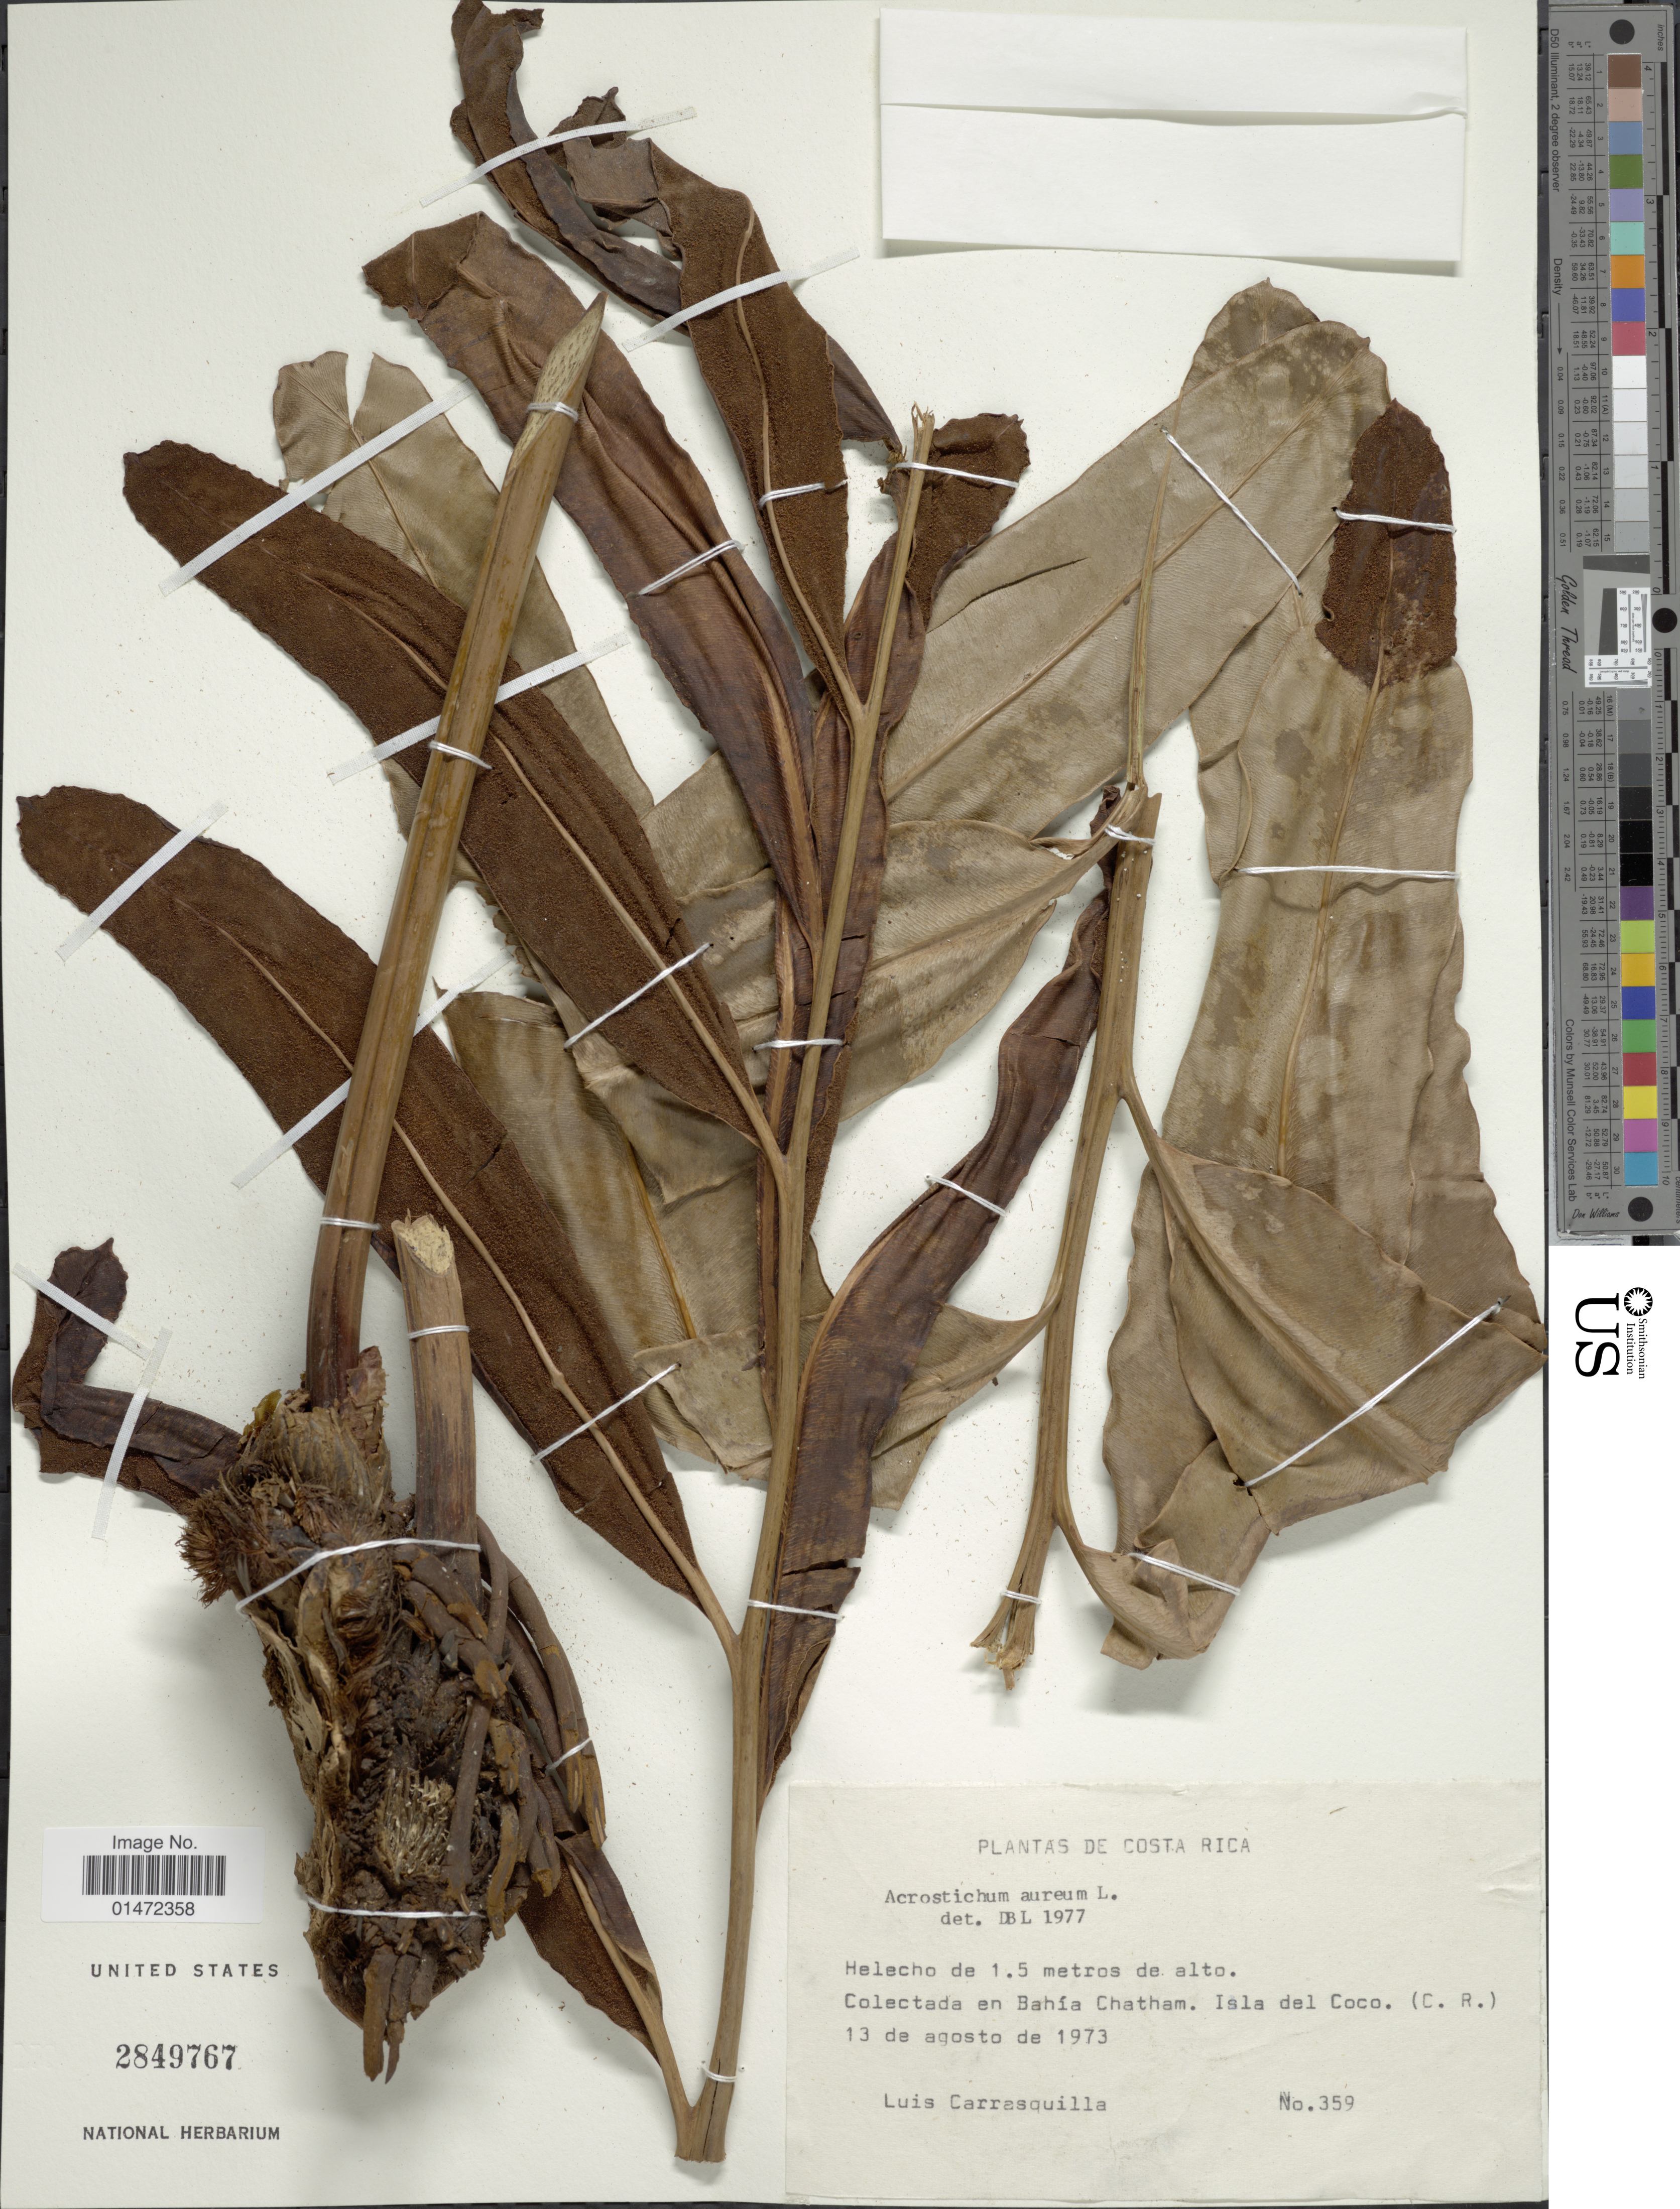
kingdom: Plantae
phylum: Tracheophyta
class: Polypodiopsida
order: Polypodiales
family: Pteridaceae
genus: Acrostichum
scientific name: Acrostichum aureum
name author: L.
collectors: L. Carrasquilla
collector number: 359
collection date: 1973-08-13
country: Costa Rica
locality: Colectada en Bahía Chatham. Isla del Coco. (C.R.)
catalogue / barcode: US 2849767